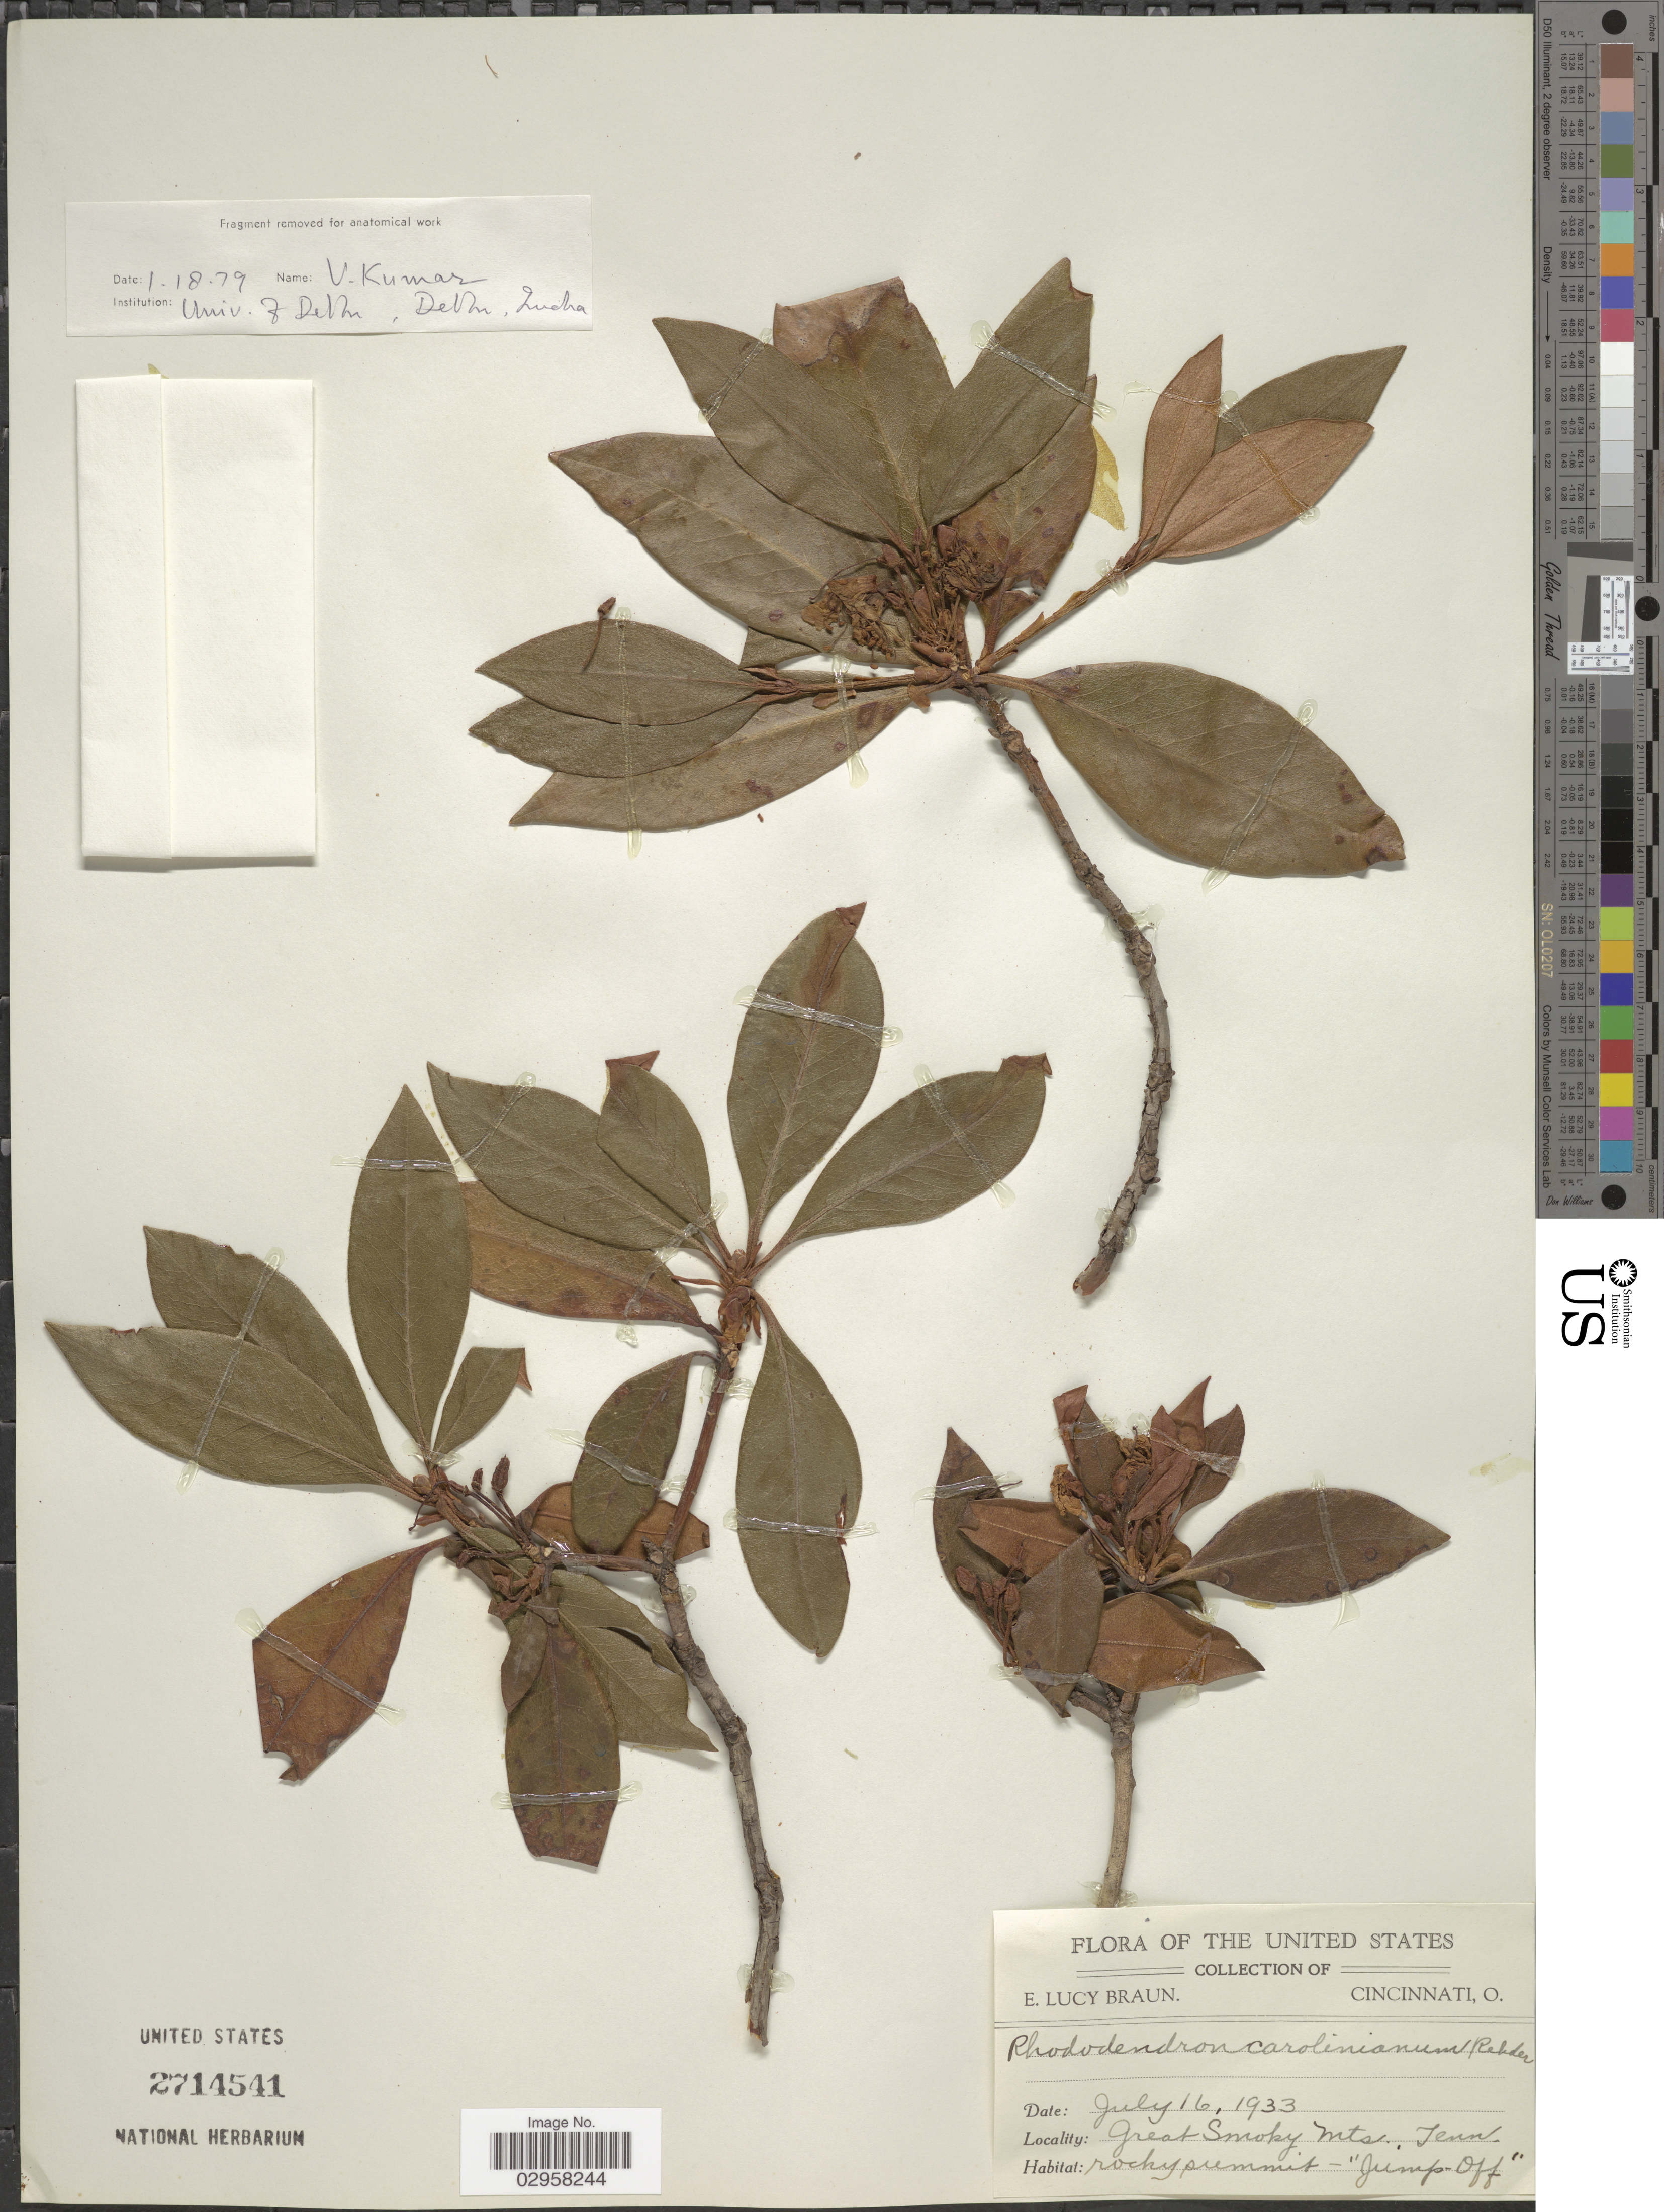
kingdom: Plantae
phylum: Tracheophyta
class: Magnoliopsida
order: Ericales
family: Ericaceae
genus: Rhododendron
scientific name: Rhododendron carolinianum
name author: Rehder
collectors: E. L. Braun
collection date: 1933-07-16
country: United States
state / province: Tennessee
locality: Great Smoky Mts. "Jump-Off" [unsure placement].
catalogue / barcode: US 2714541